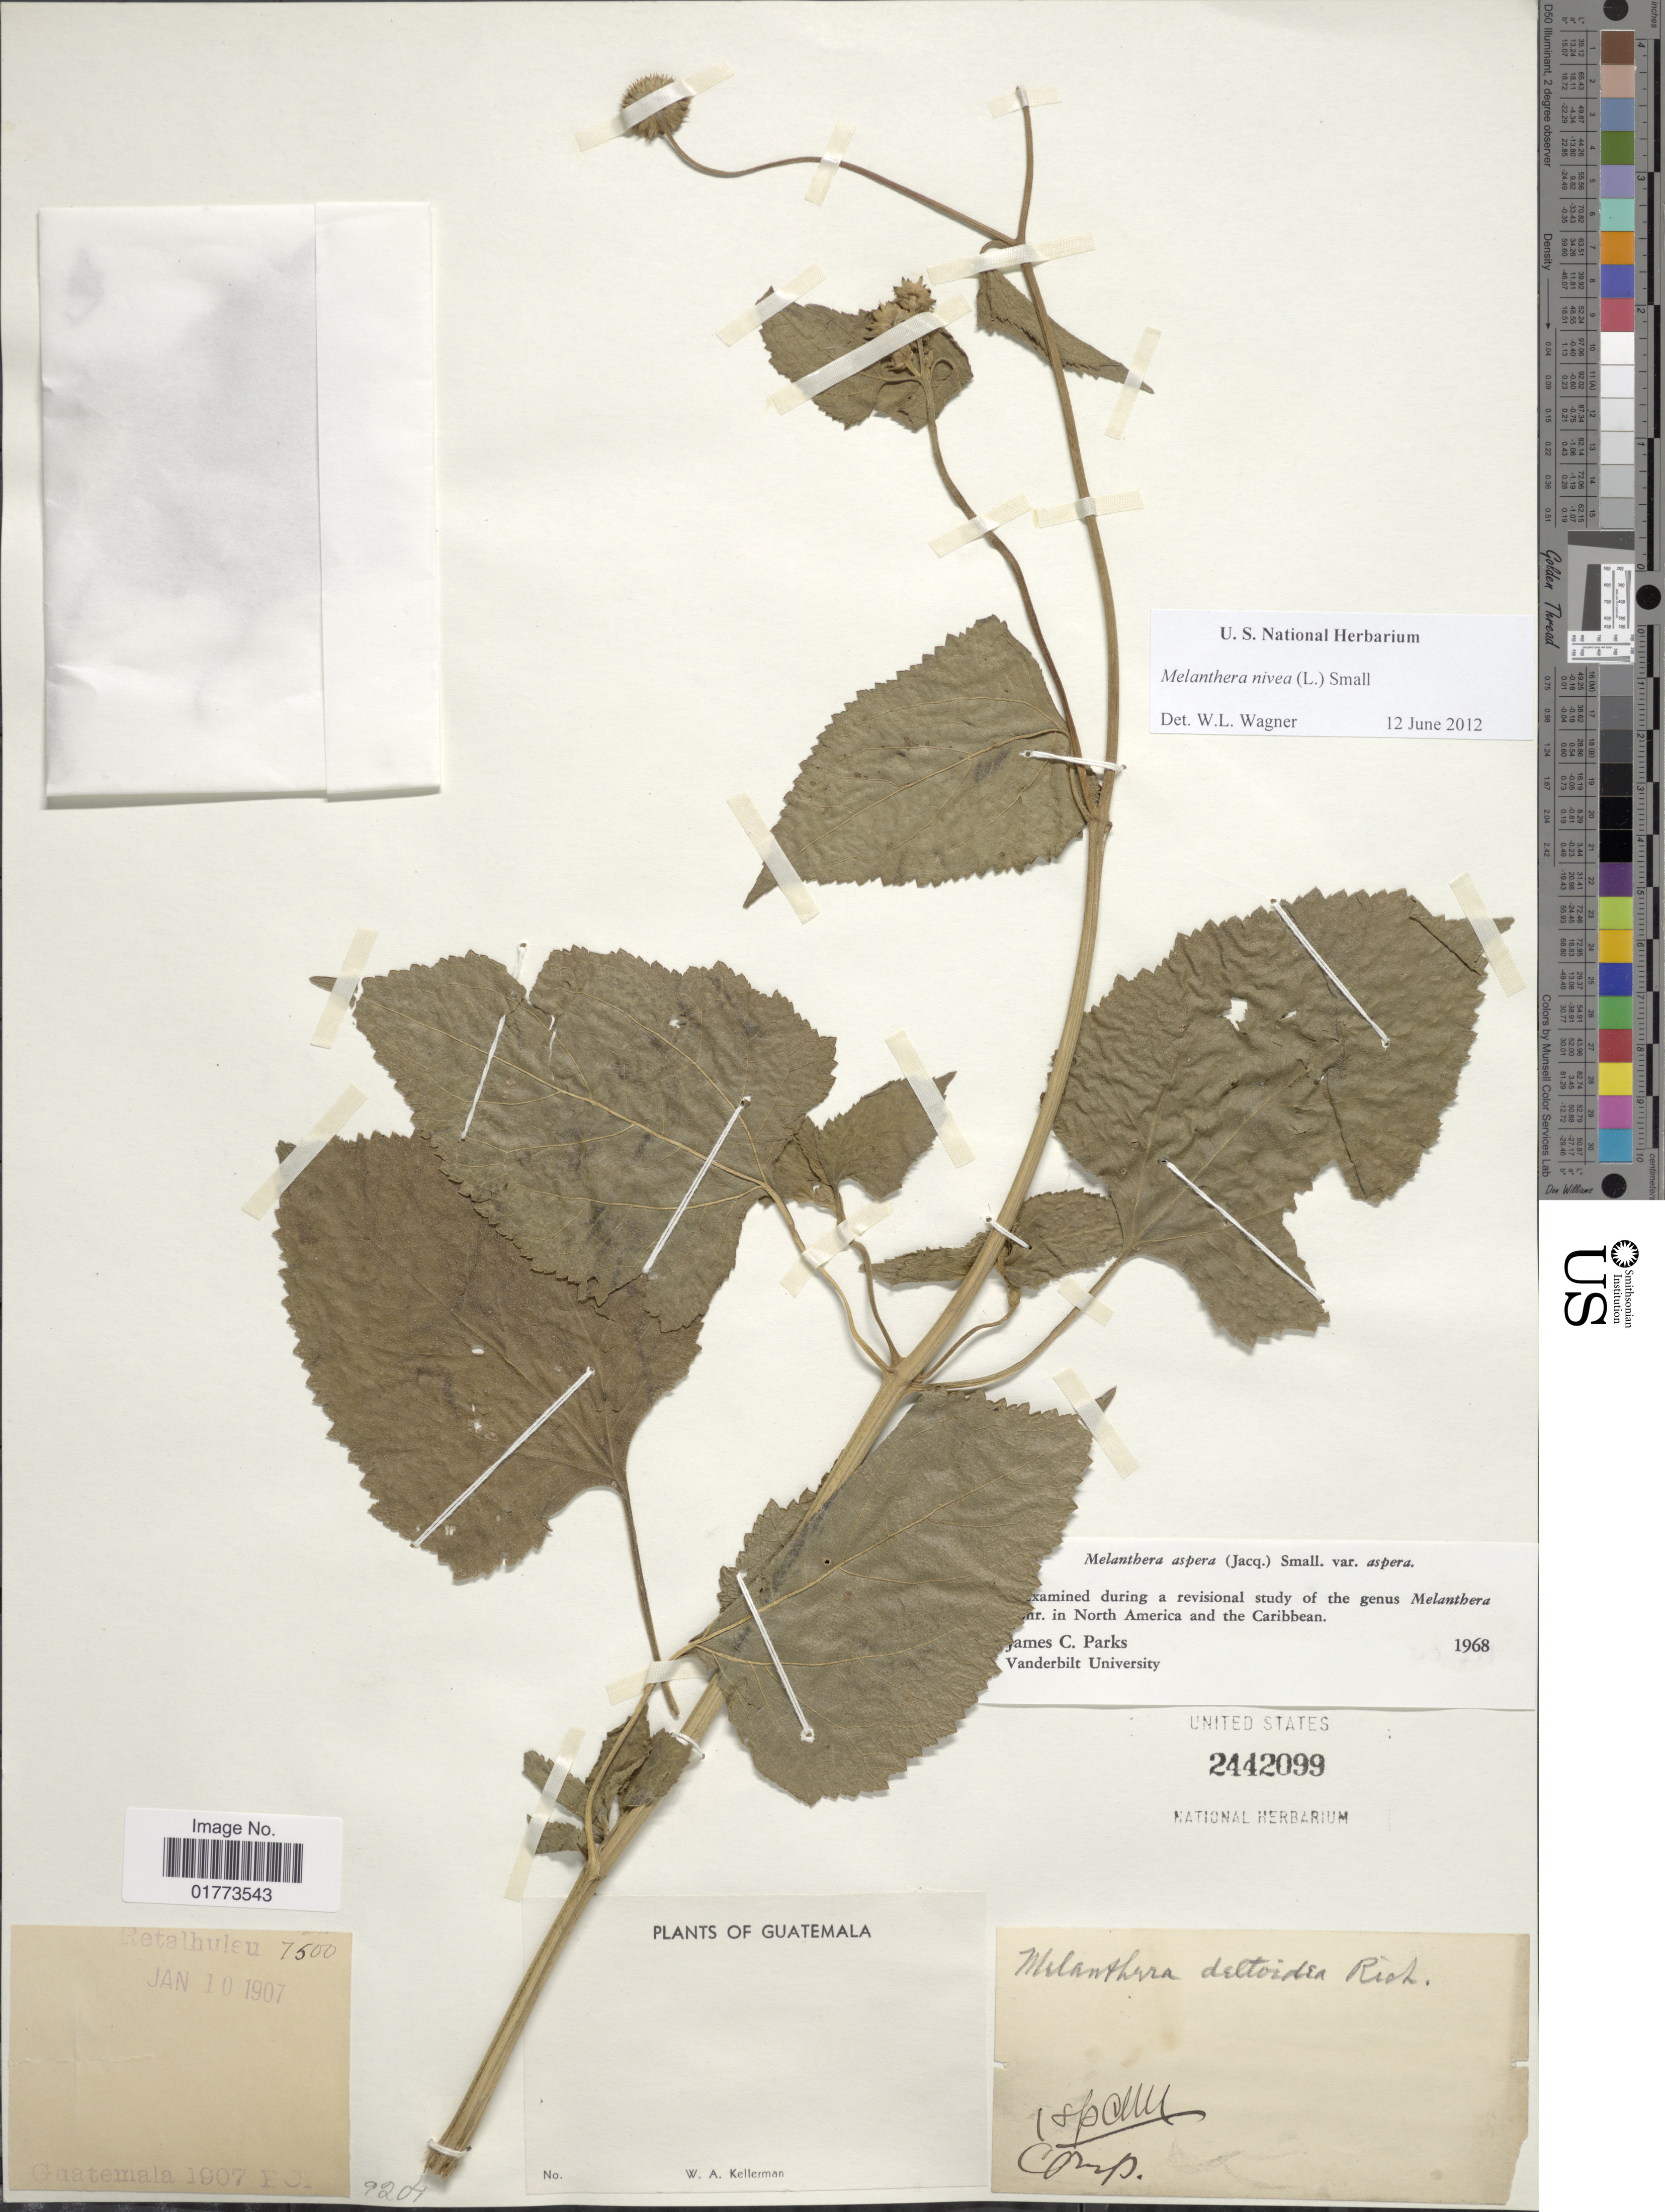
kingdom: Plantae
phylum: Tracheophyta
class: Magnoliopsida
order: Asterales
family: Asteraceae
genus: Melanthera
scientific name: Melanthera nivea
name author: (L.) Small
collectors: W. Kellerman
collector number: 7500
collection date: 1907-01-10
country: Guatemala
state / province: Retalhuleu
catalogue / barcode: US 2442099